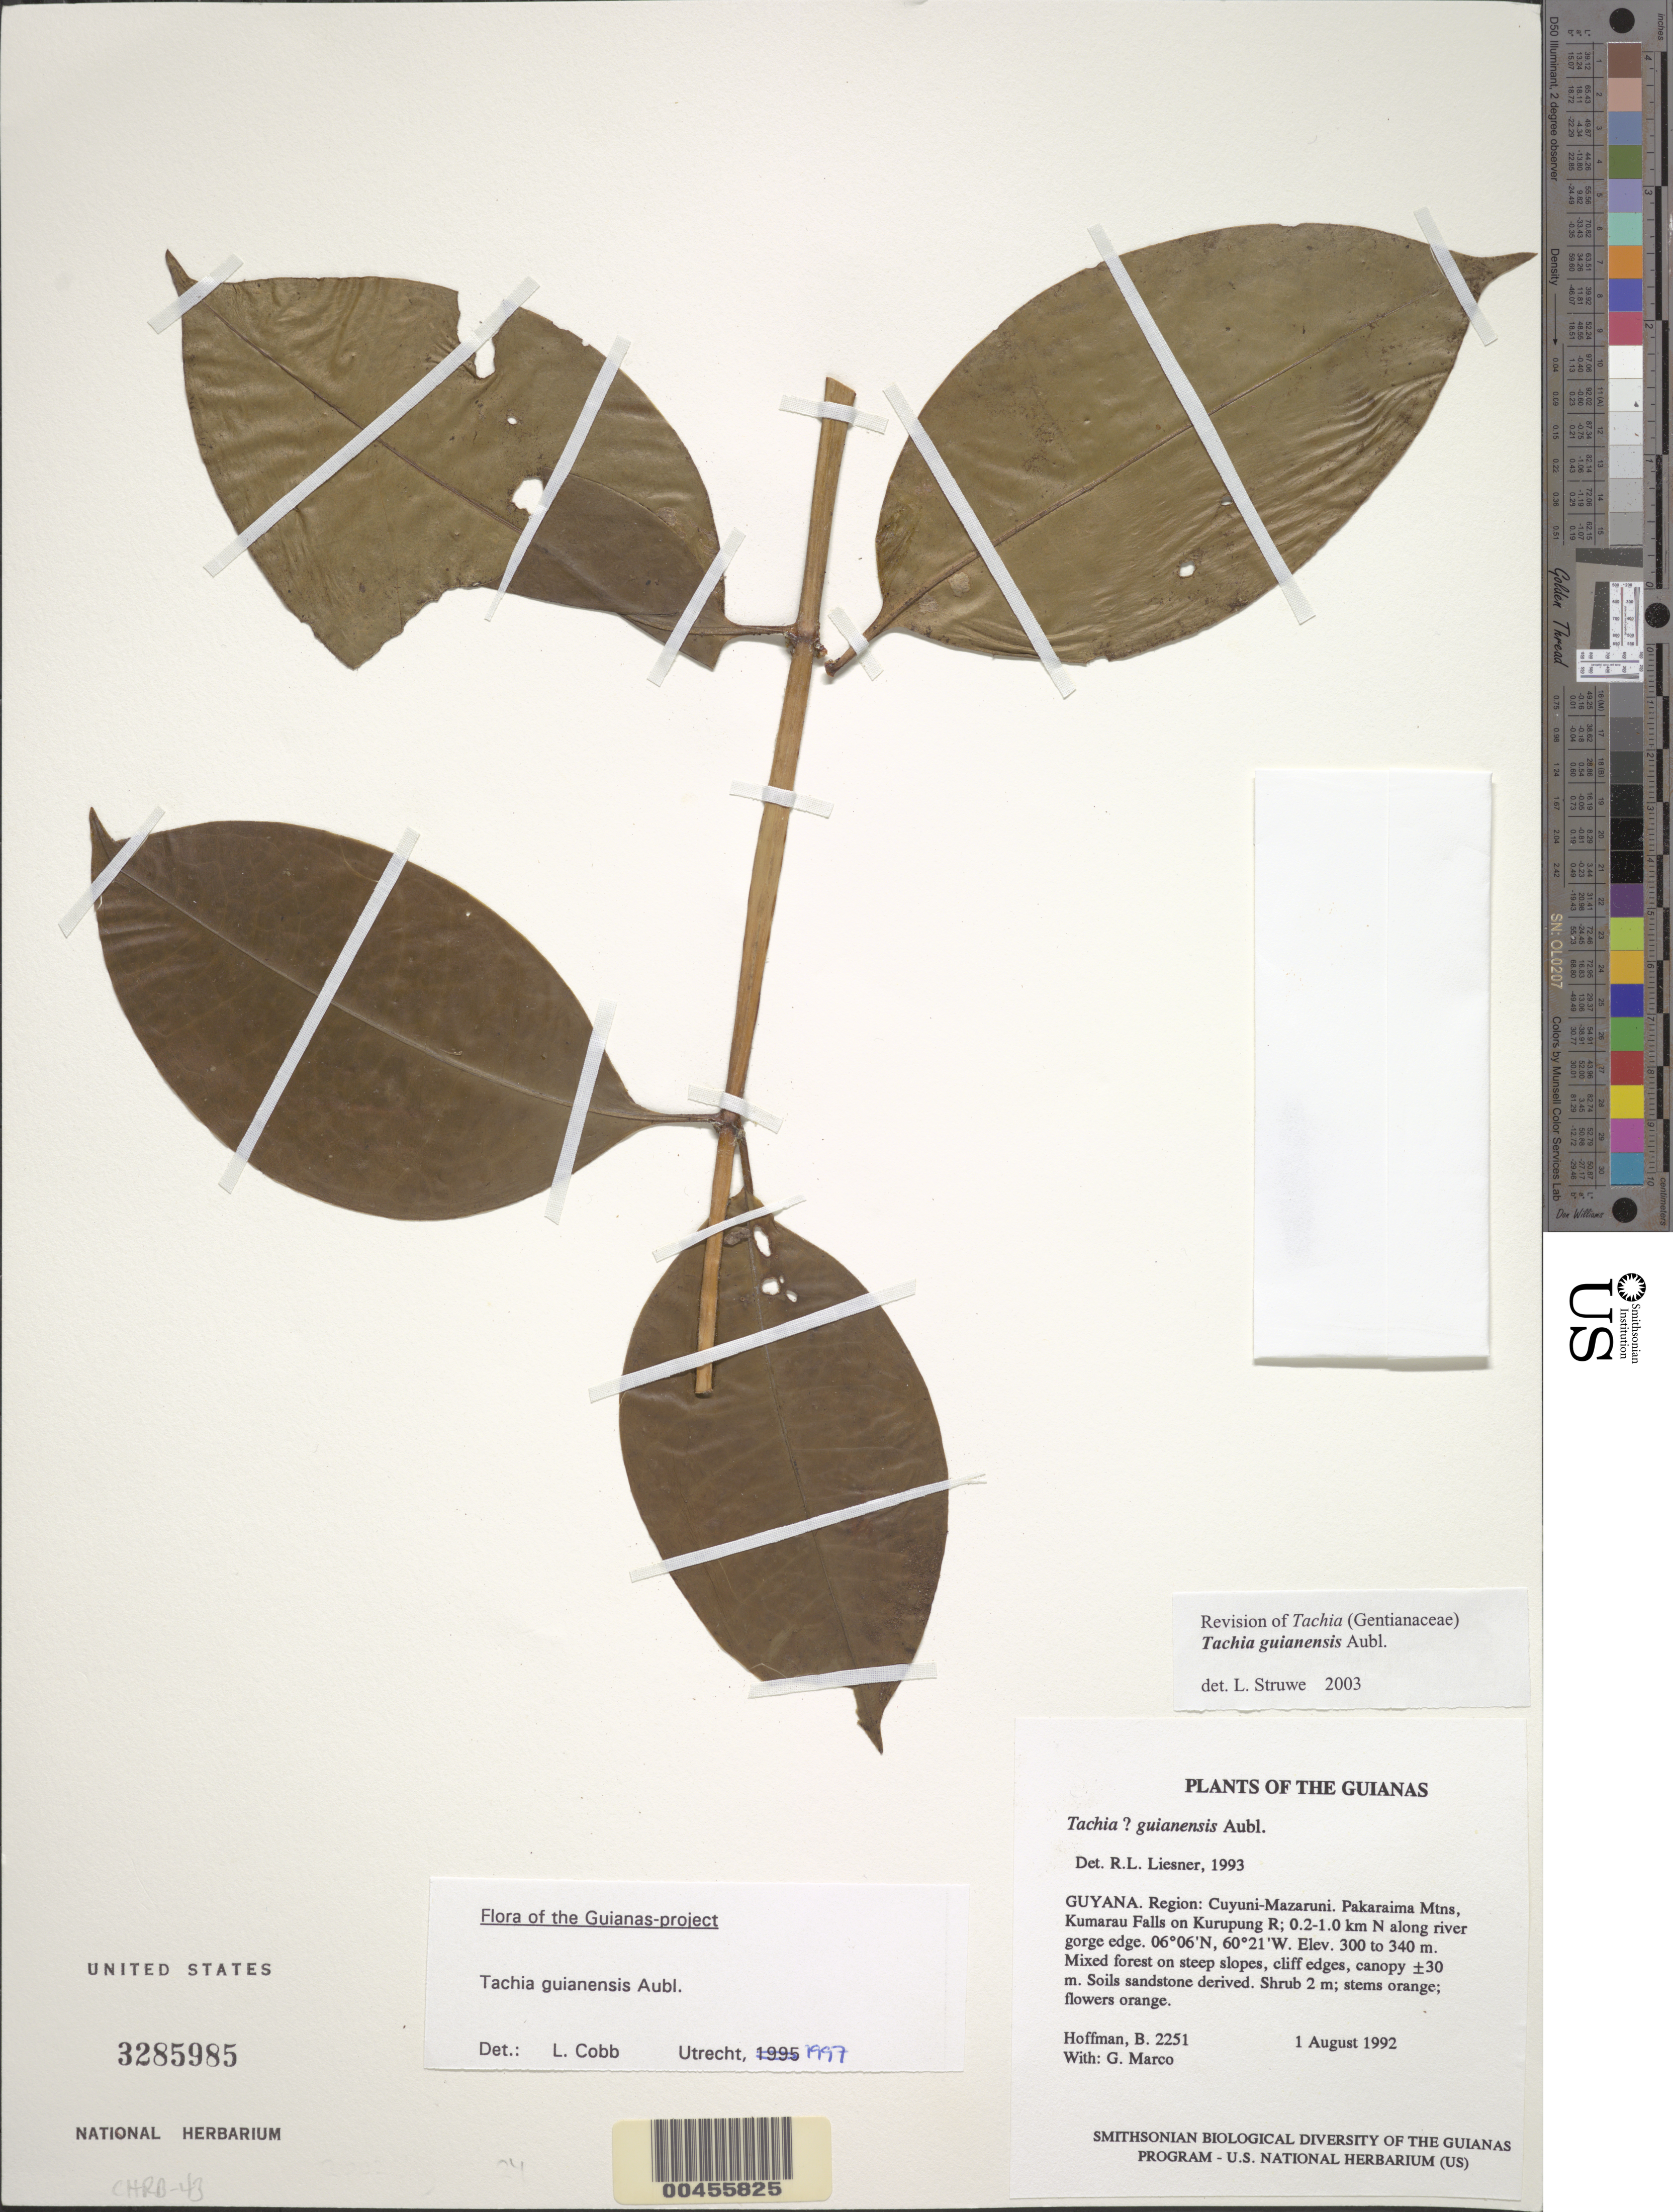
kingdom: Plantae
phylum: Tracheophyta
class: Magnoliopsida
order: Gentianales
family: Gentianaceae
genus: Tachia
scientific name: Tachia guianensis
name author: Aubl.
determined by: Cobb, L.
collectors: B. Hoffman & G. Marco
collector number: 2251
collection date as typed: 1 August 1992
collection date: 1992-08-01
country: Guyana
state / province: Cuyuni-Mazaruni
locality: Pakaraima Mountains, Kumarau Falls on Kurupung River; 0.2-1.0 km N along river gorge edge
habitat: Mixed forest on steep slopes, cliff edges, canopy ±30 m. Soils sandstone derived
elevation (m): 300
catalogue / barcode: US 3285985